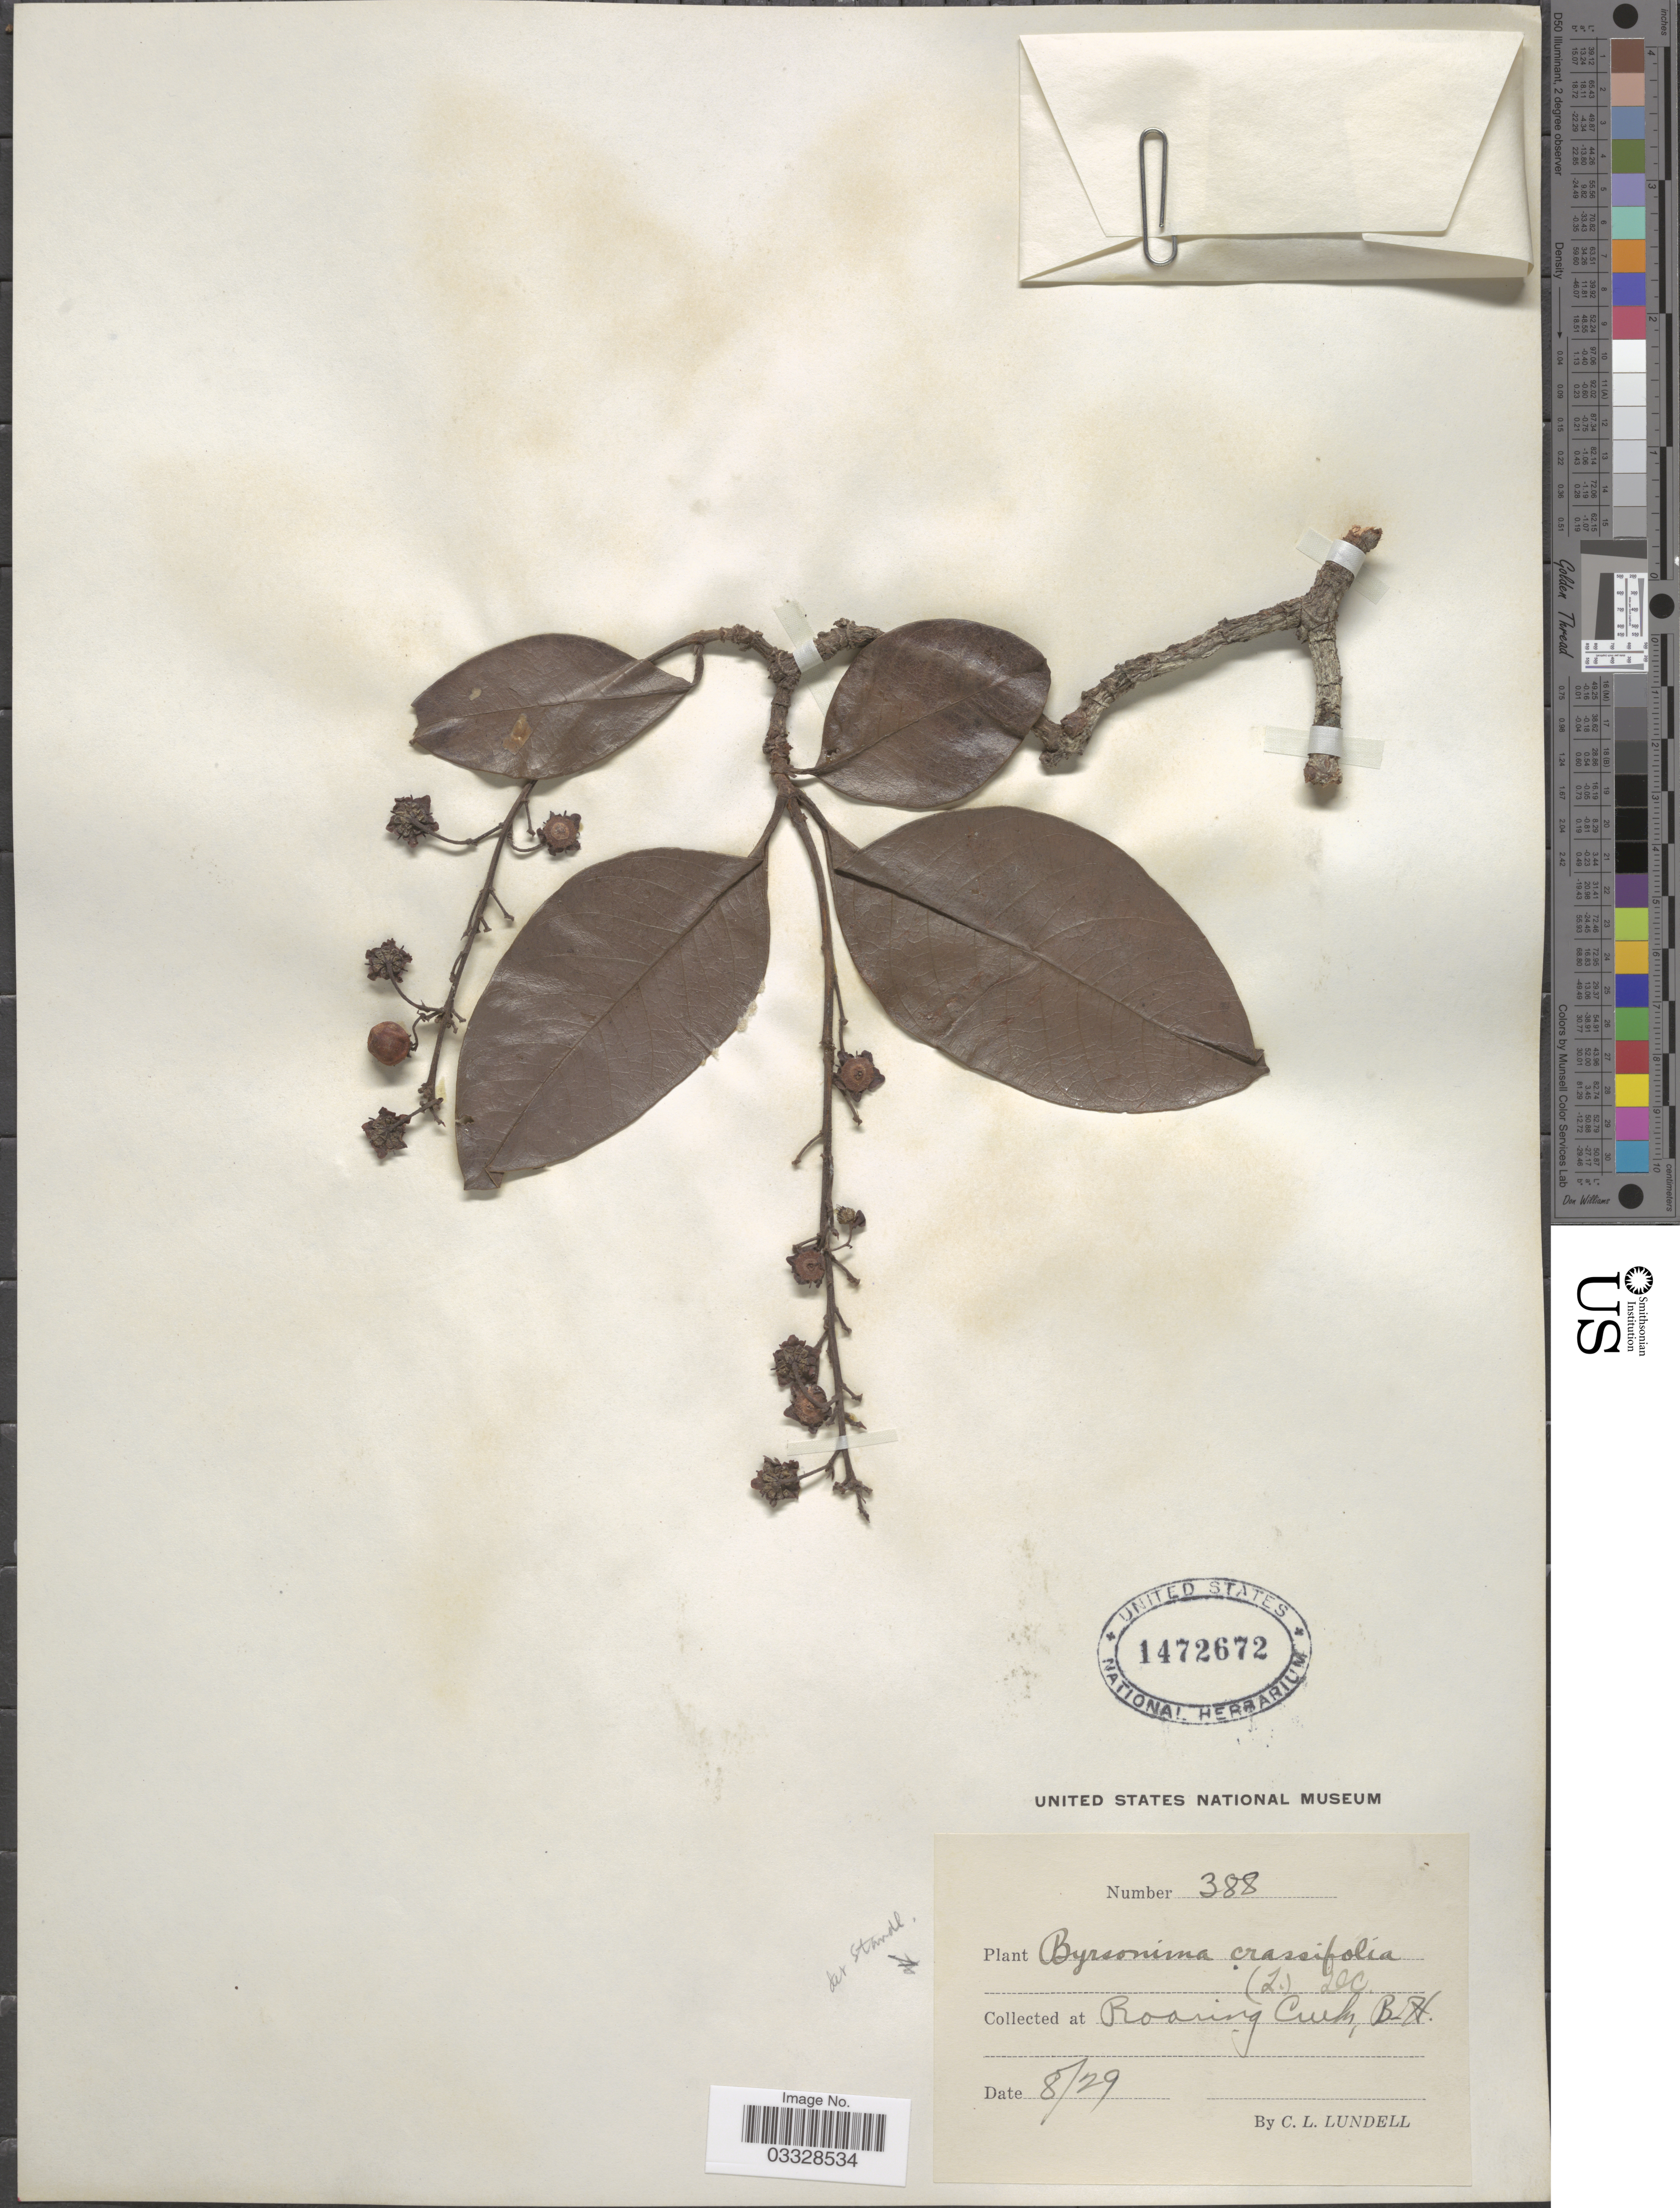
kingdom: Plantae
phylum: Tracheophyta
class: Magnoliopsida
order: Malpighiales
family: Malpighiaceae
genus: Byrsonima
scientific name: Byrsonima crassifolia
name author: (L.) Kunth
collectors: C. L. Lundell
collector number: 388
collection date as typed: Transcribed d/m/y: /8/29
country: Belize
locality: Roaring Creek, B. H.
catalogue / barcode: US 1472672